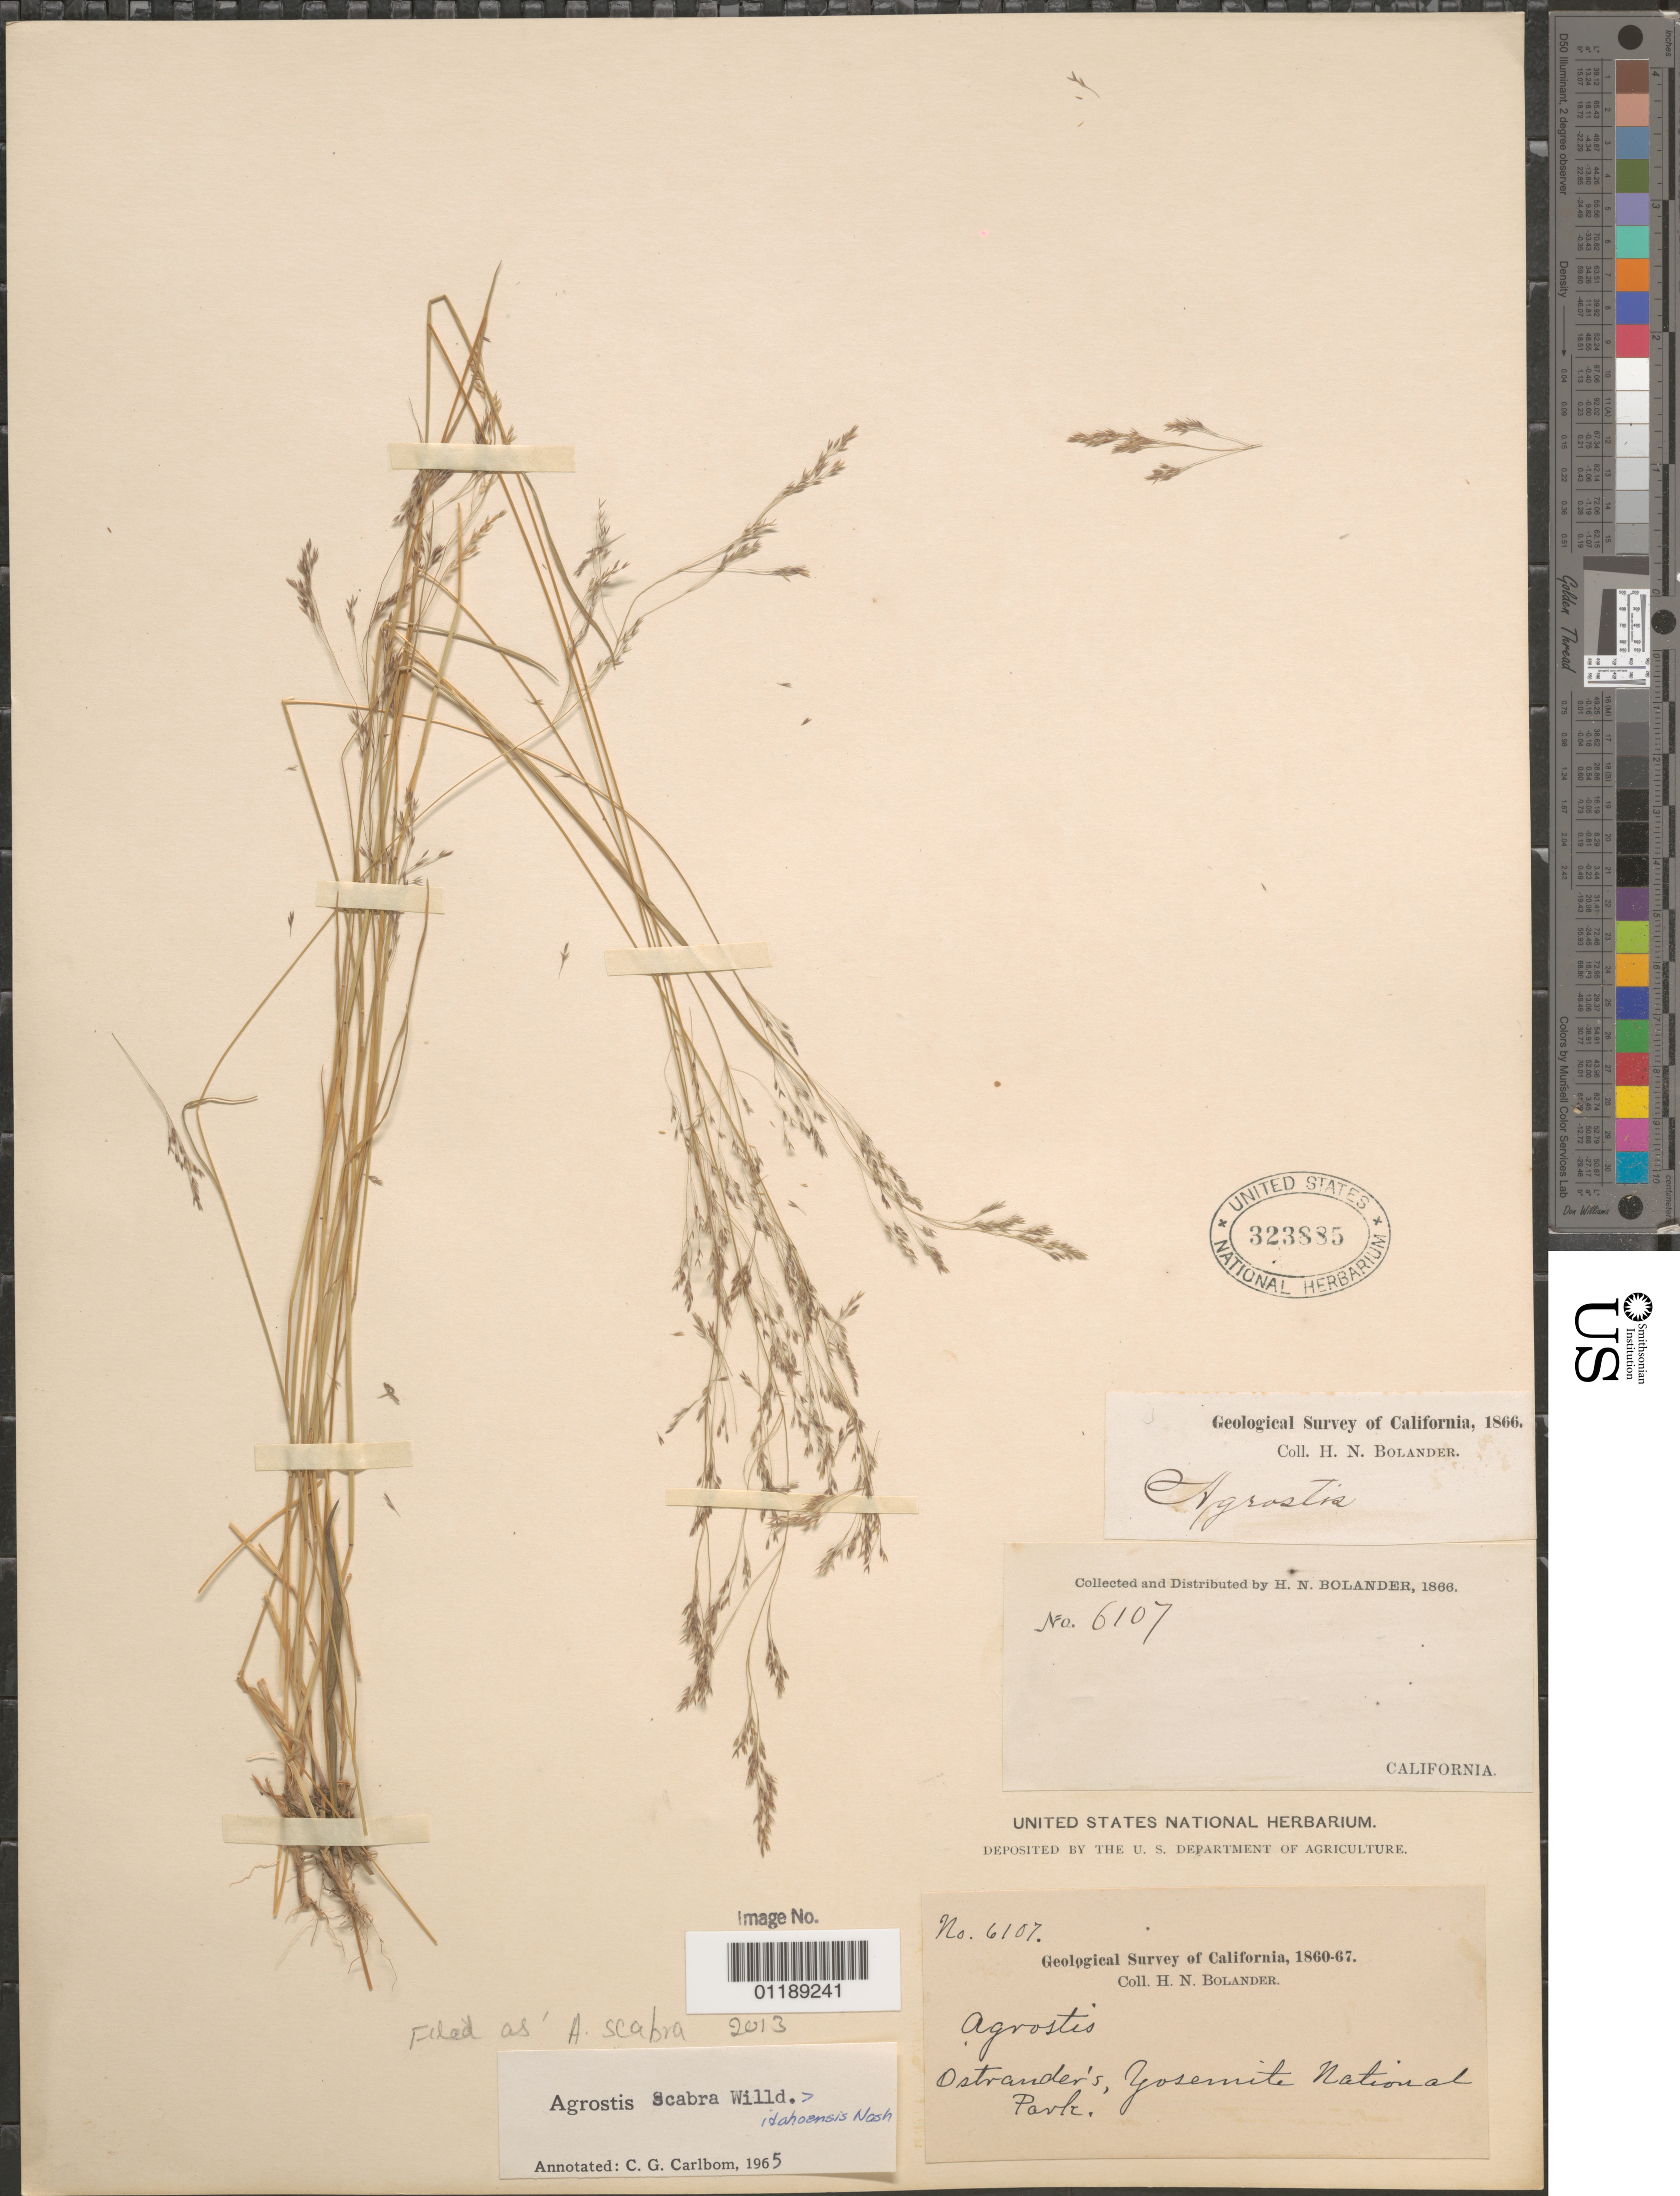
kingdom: Plantae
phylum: Tracheophyta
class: Liliopsida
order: Poales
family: Poaceae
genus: Agrostis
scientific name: Agrostis scabra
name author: Willd.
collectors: H. Bolander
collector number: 6107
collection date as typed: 1860 to -- --- 1867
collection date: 1860/1867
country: United States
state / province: California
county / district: Mariposa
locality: Ostrander's, Yosemite National Park.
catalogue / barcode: US 323885